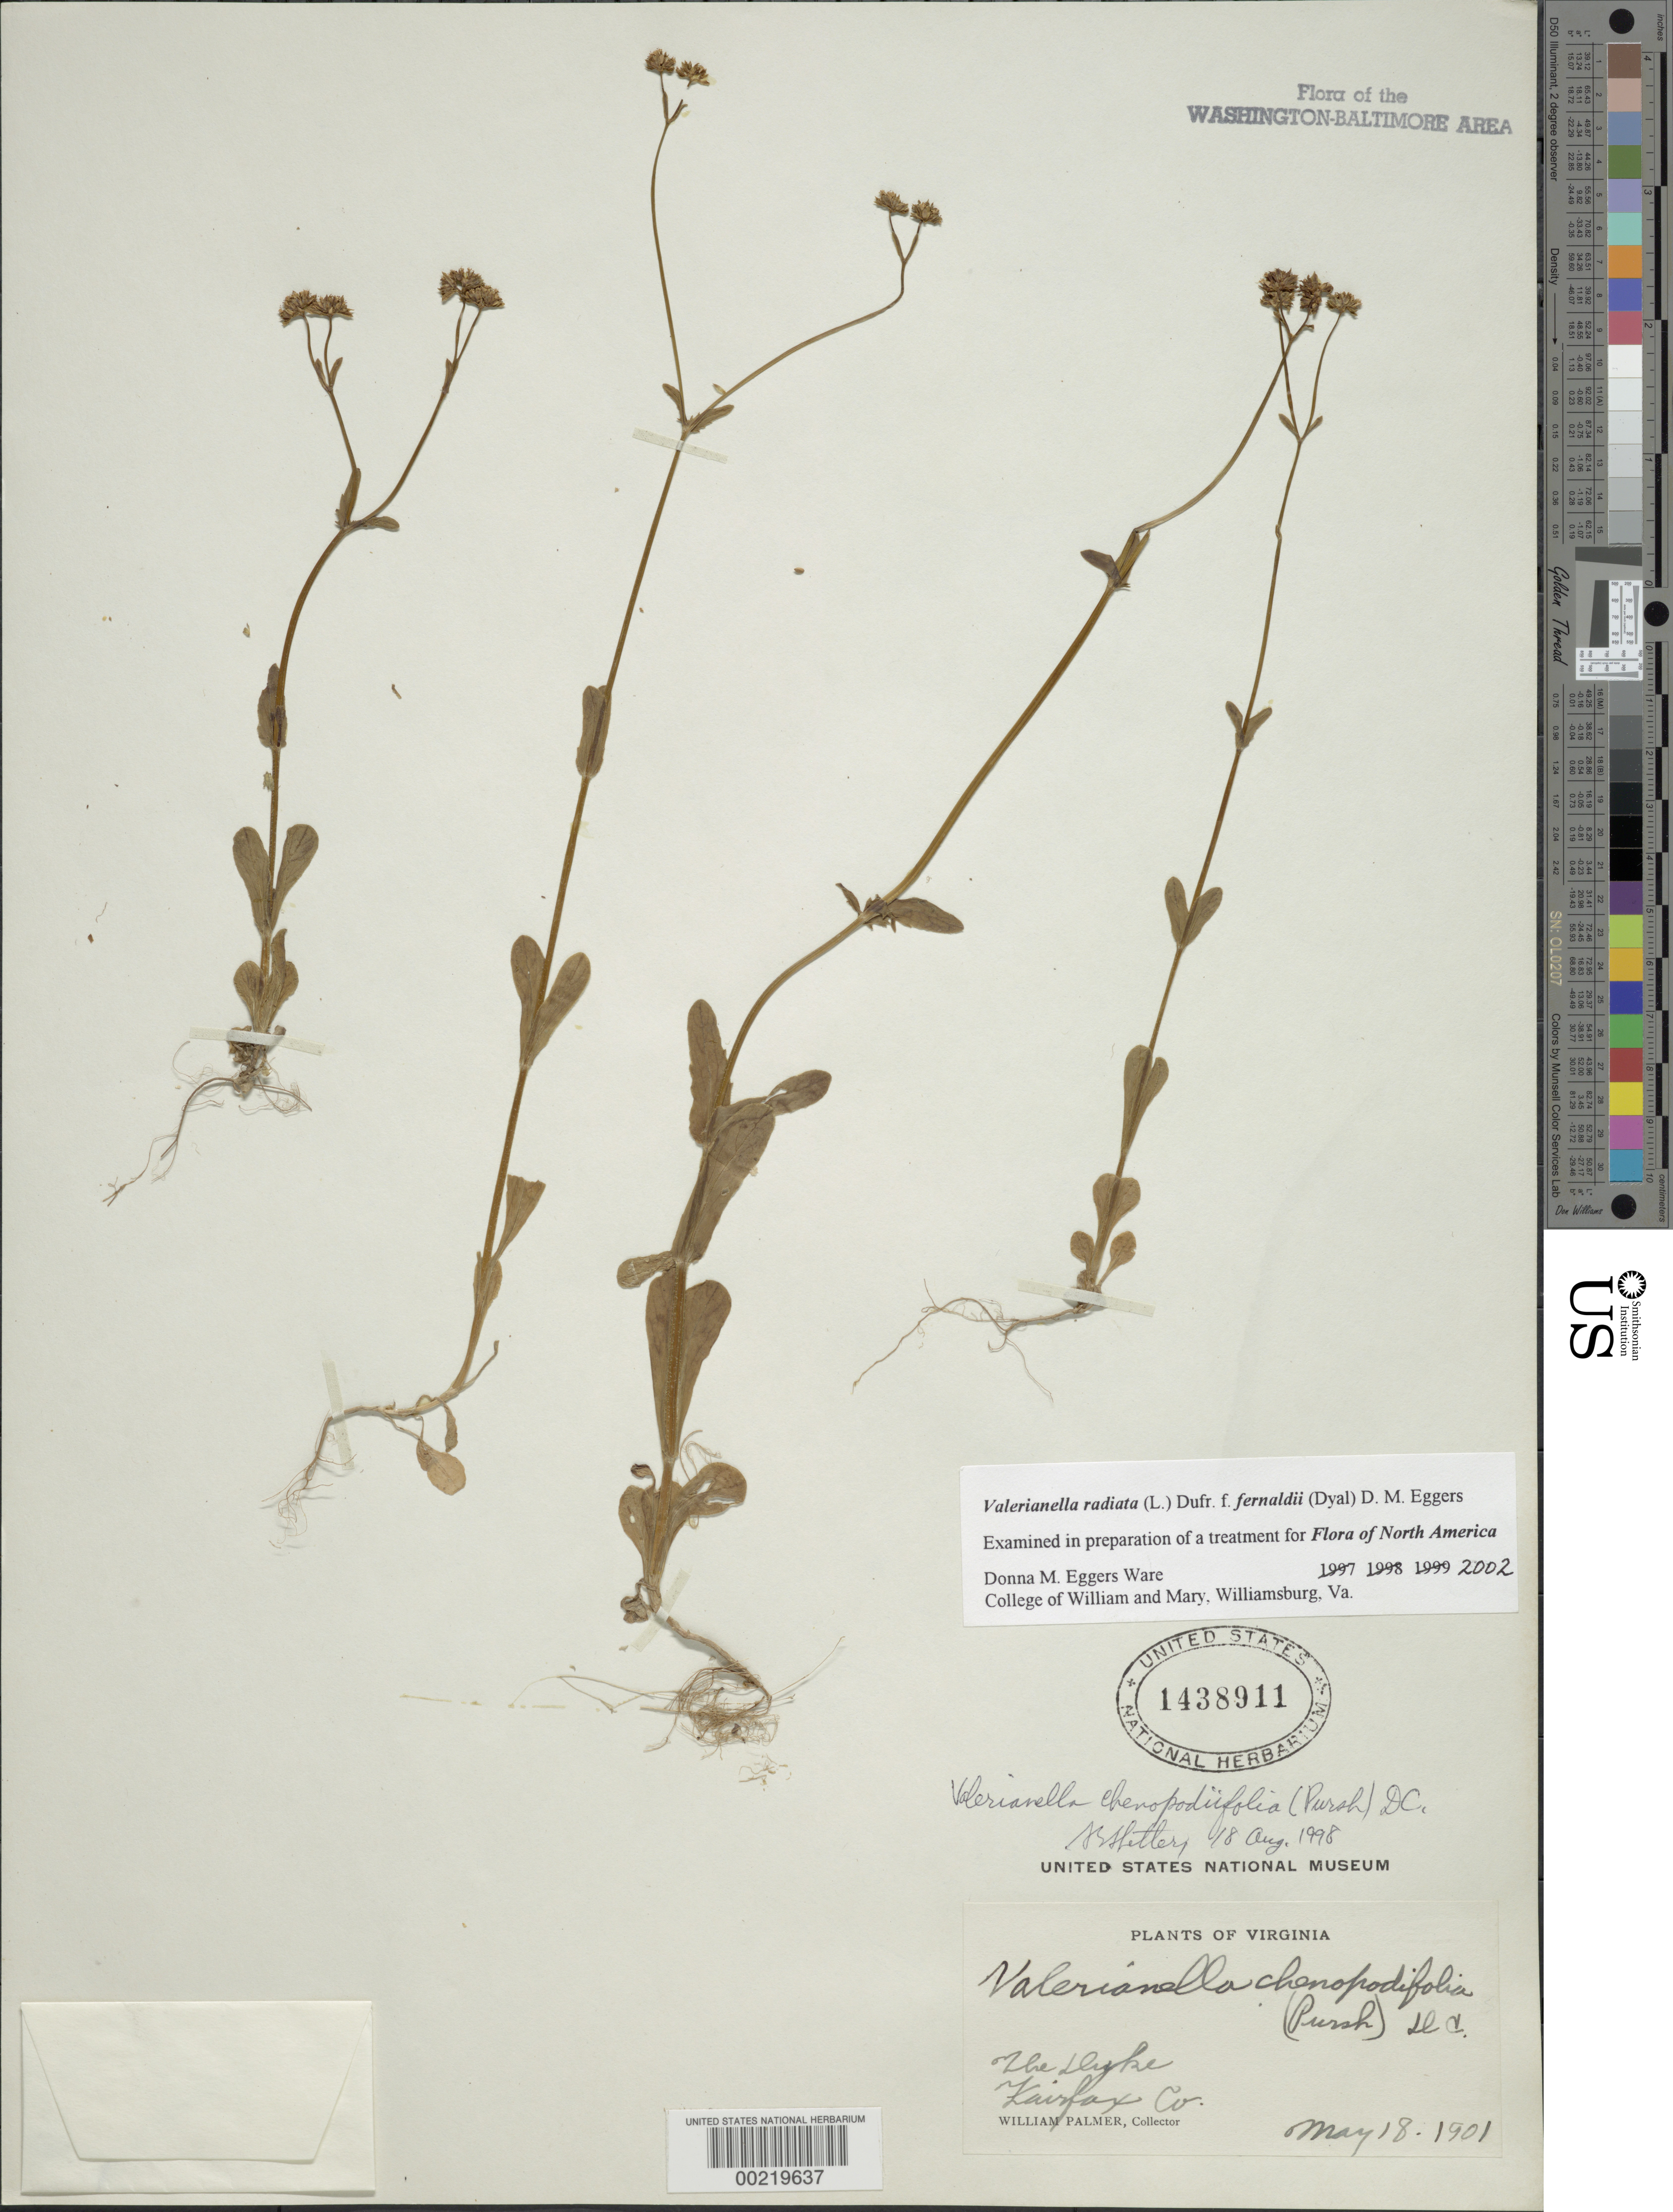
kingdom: Plantae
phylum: Tracheophyta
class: Magnoliopsida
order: Dipsacales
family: Caprifoliaceae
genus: Valerianella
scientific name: Valerianella radiata var. fernaldii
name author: (L.) Dufr.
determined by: Ware, D. M., (2002)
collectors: W. Palmer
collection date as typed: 18 May 1901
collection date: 1901-05-18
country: United States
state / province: Virginia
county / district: Fairfax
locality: Dyke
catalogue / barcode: US 1438911